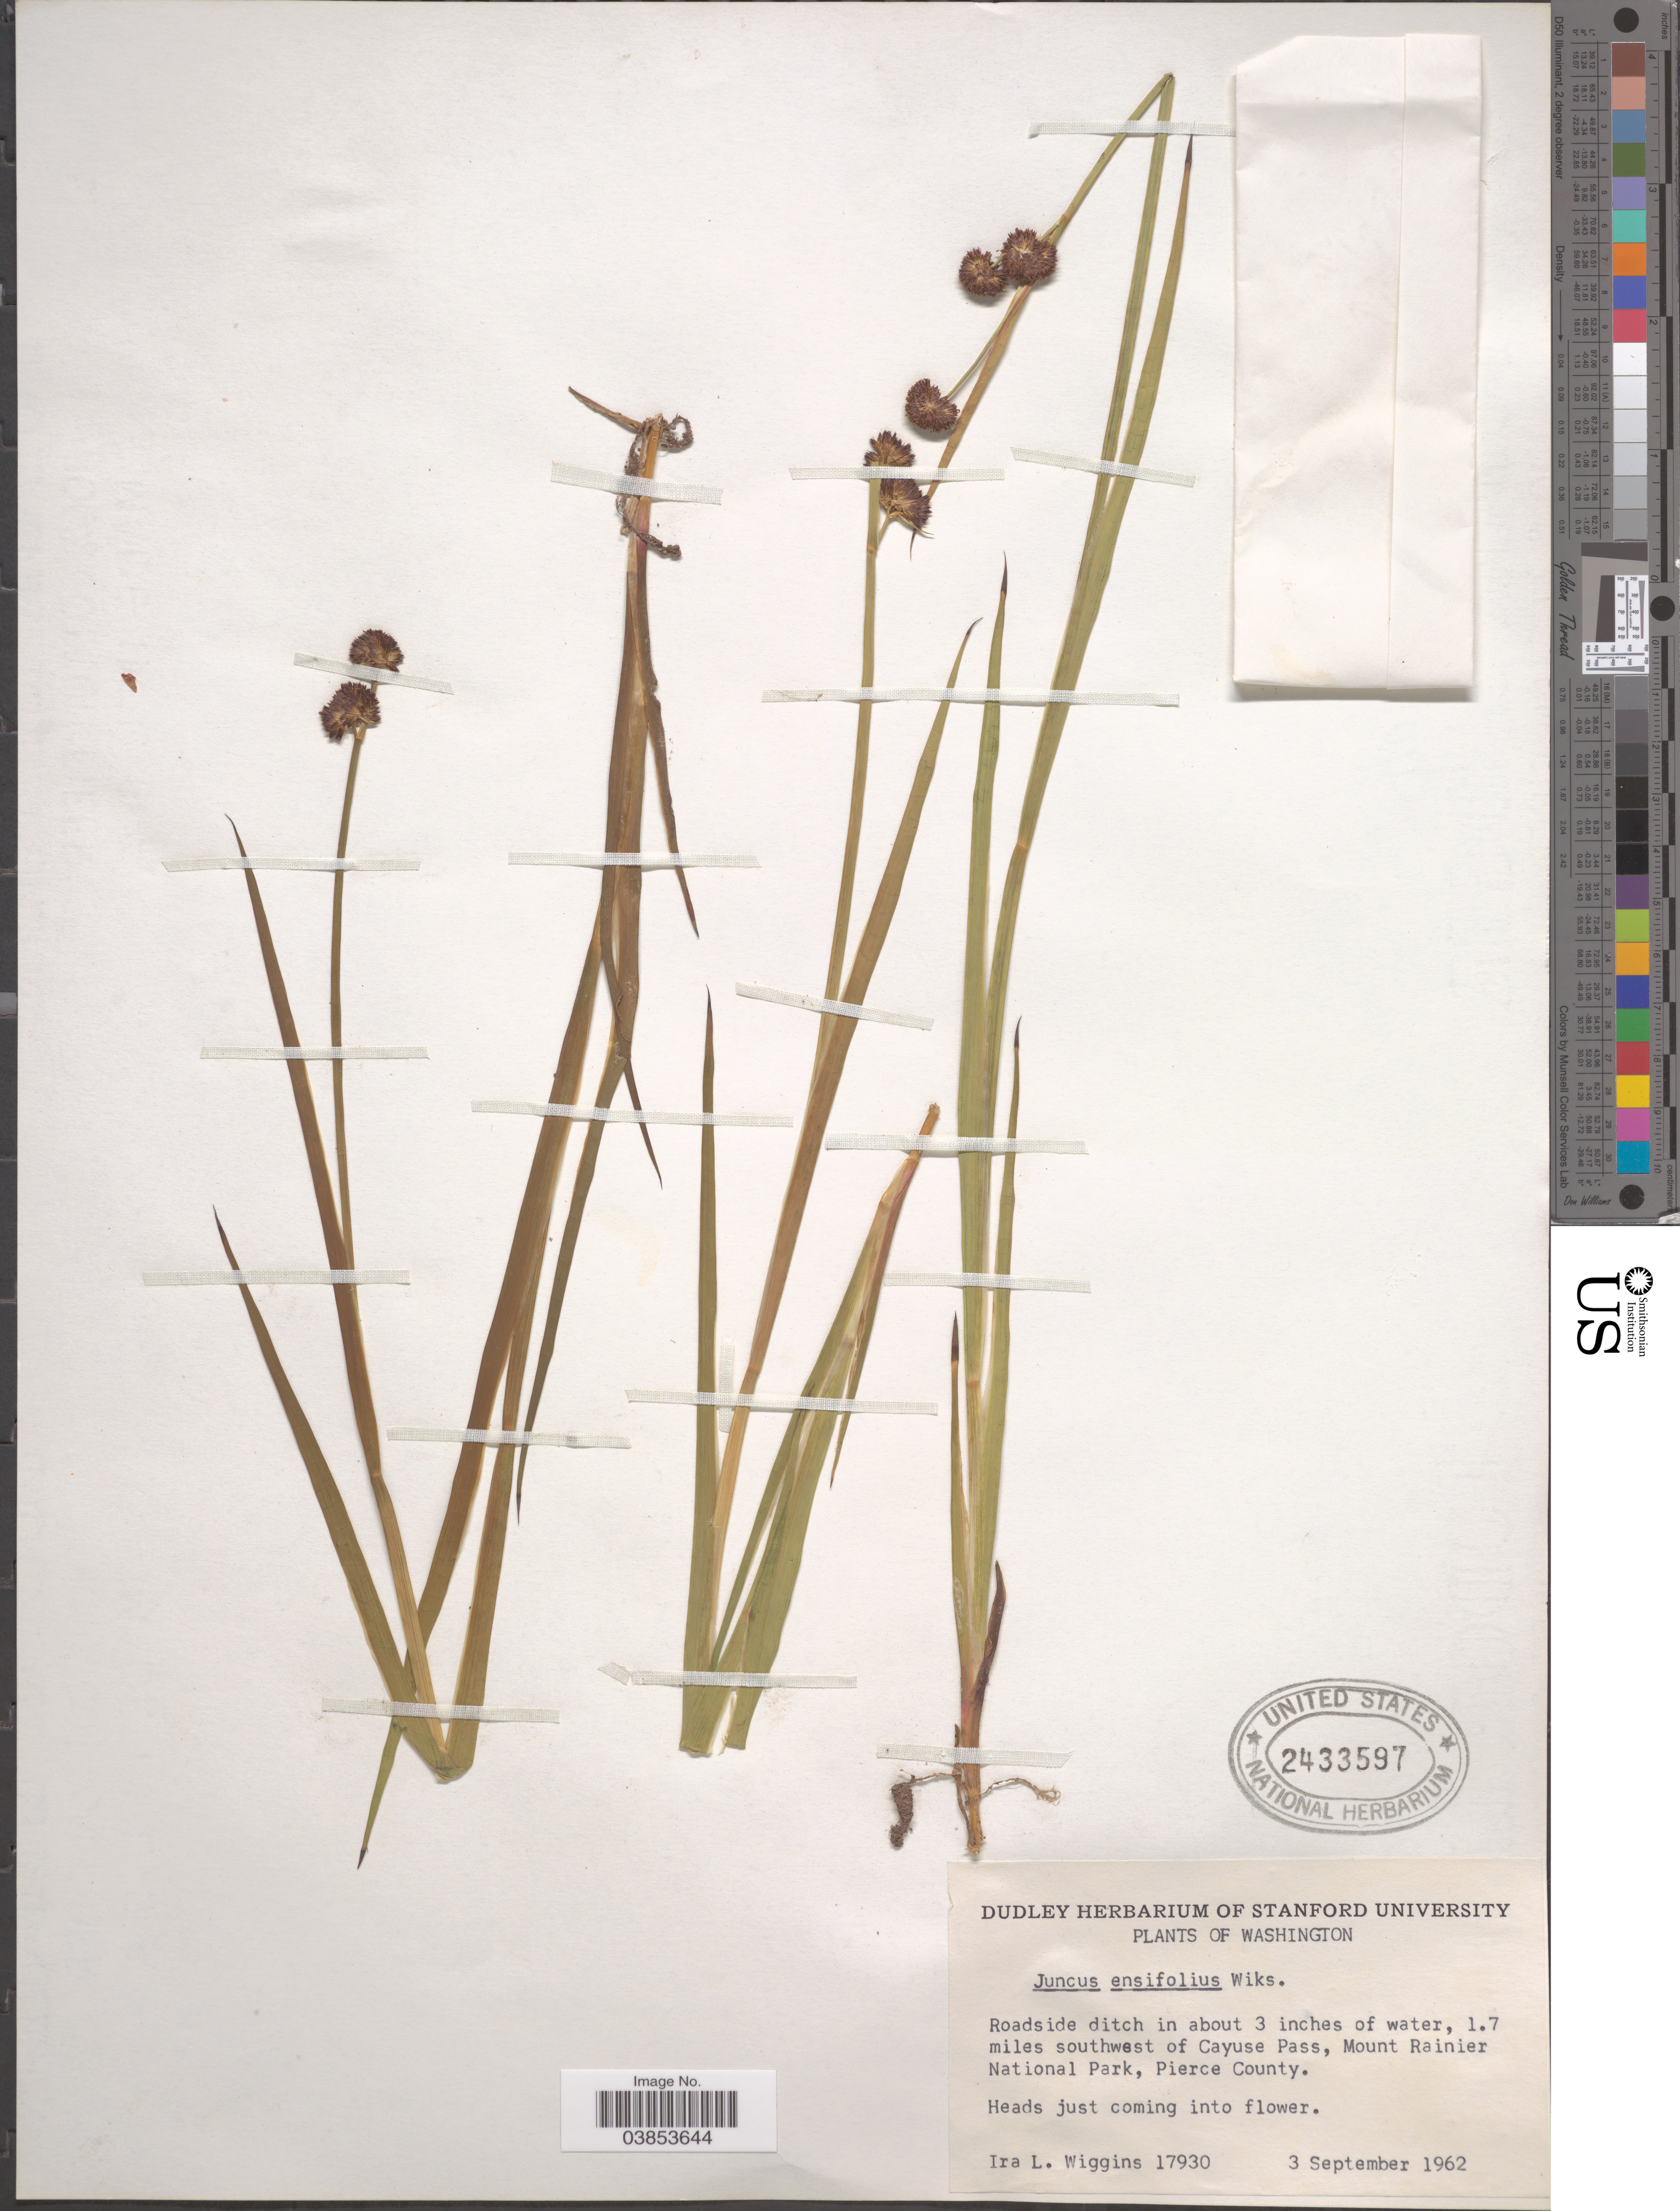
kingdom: Plantae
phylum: Tracheophyta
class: Liliopsida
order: Poales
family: Juncaceae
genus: Juncus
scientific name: Juncus ensifolius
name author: Wikstr.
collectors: I. L. Wiggins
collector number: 17930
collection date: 1962-09-03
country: United States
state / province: Washington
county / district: Pierce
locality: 1.7 miles southwest of Cayuse Pass, Mount Rainier National Park, Pierce County.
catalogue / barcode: US 2433597